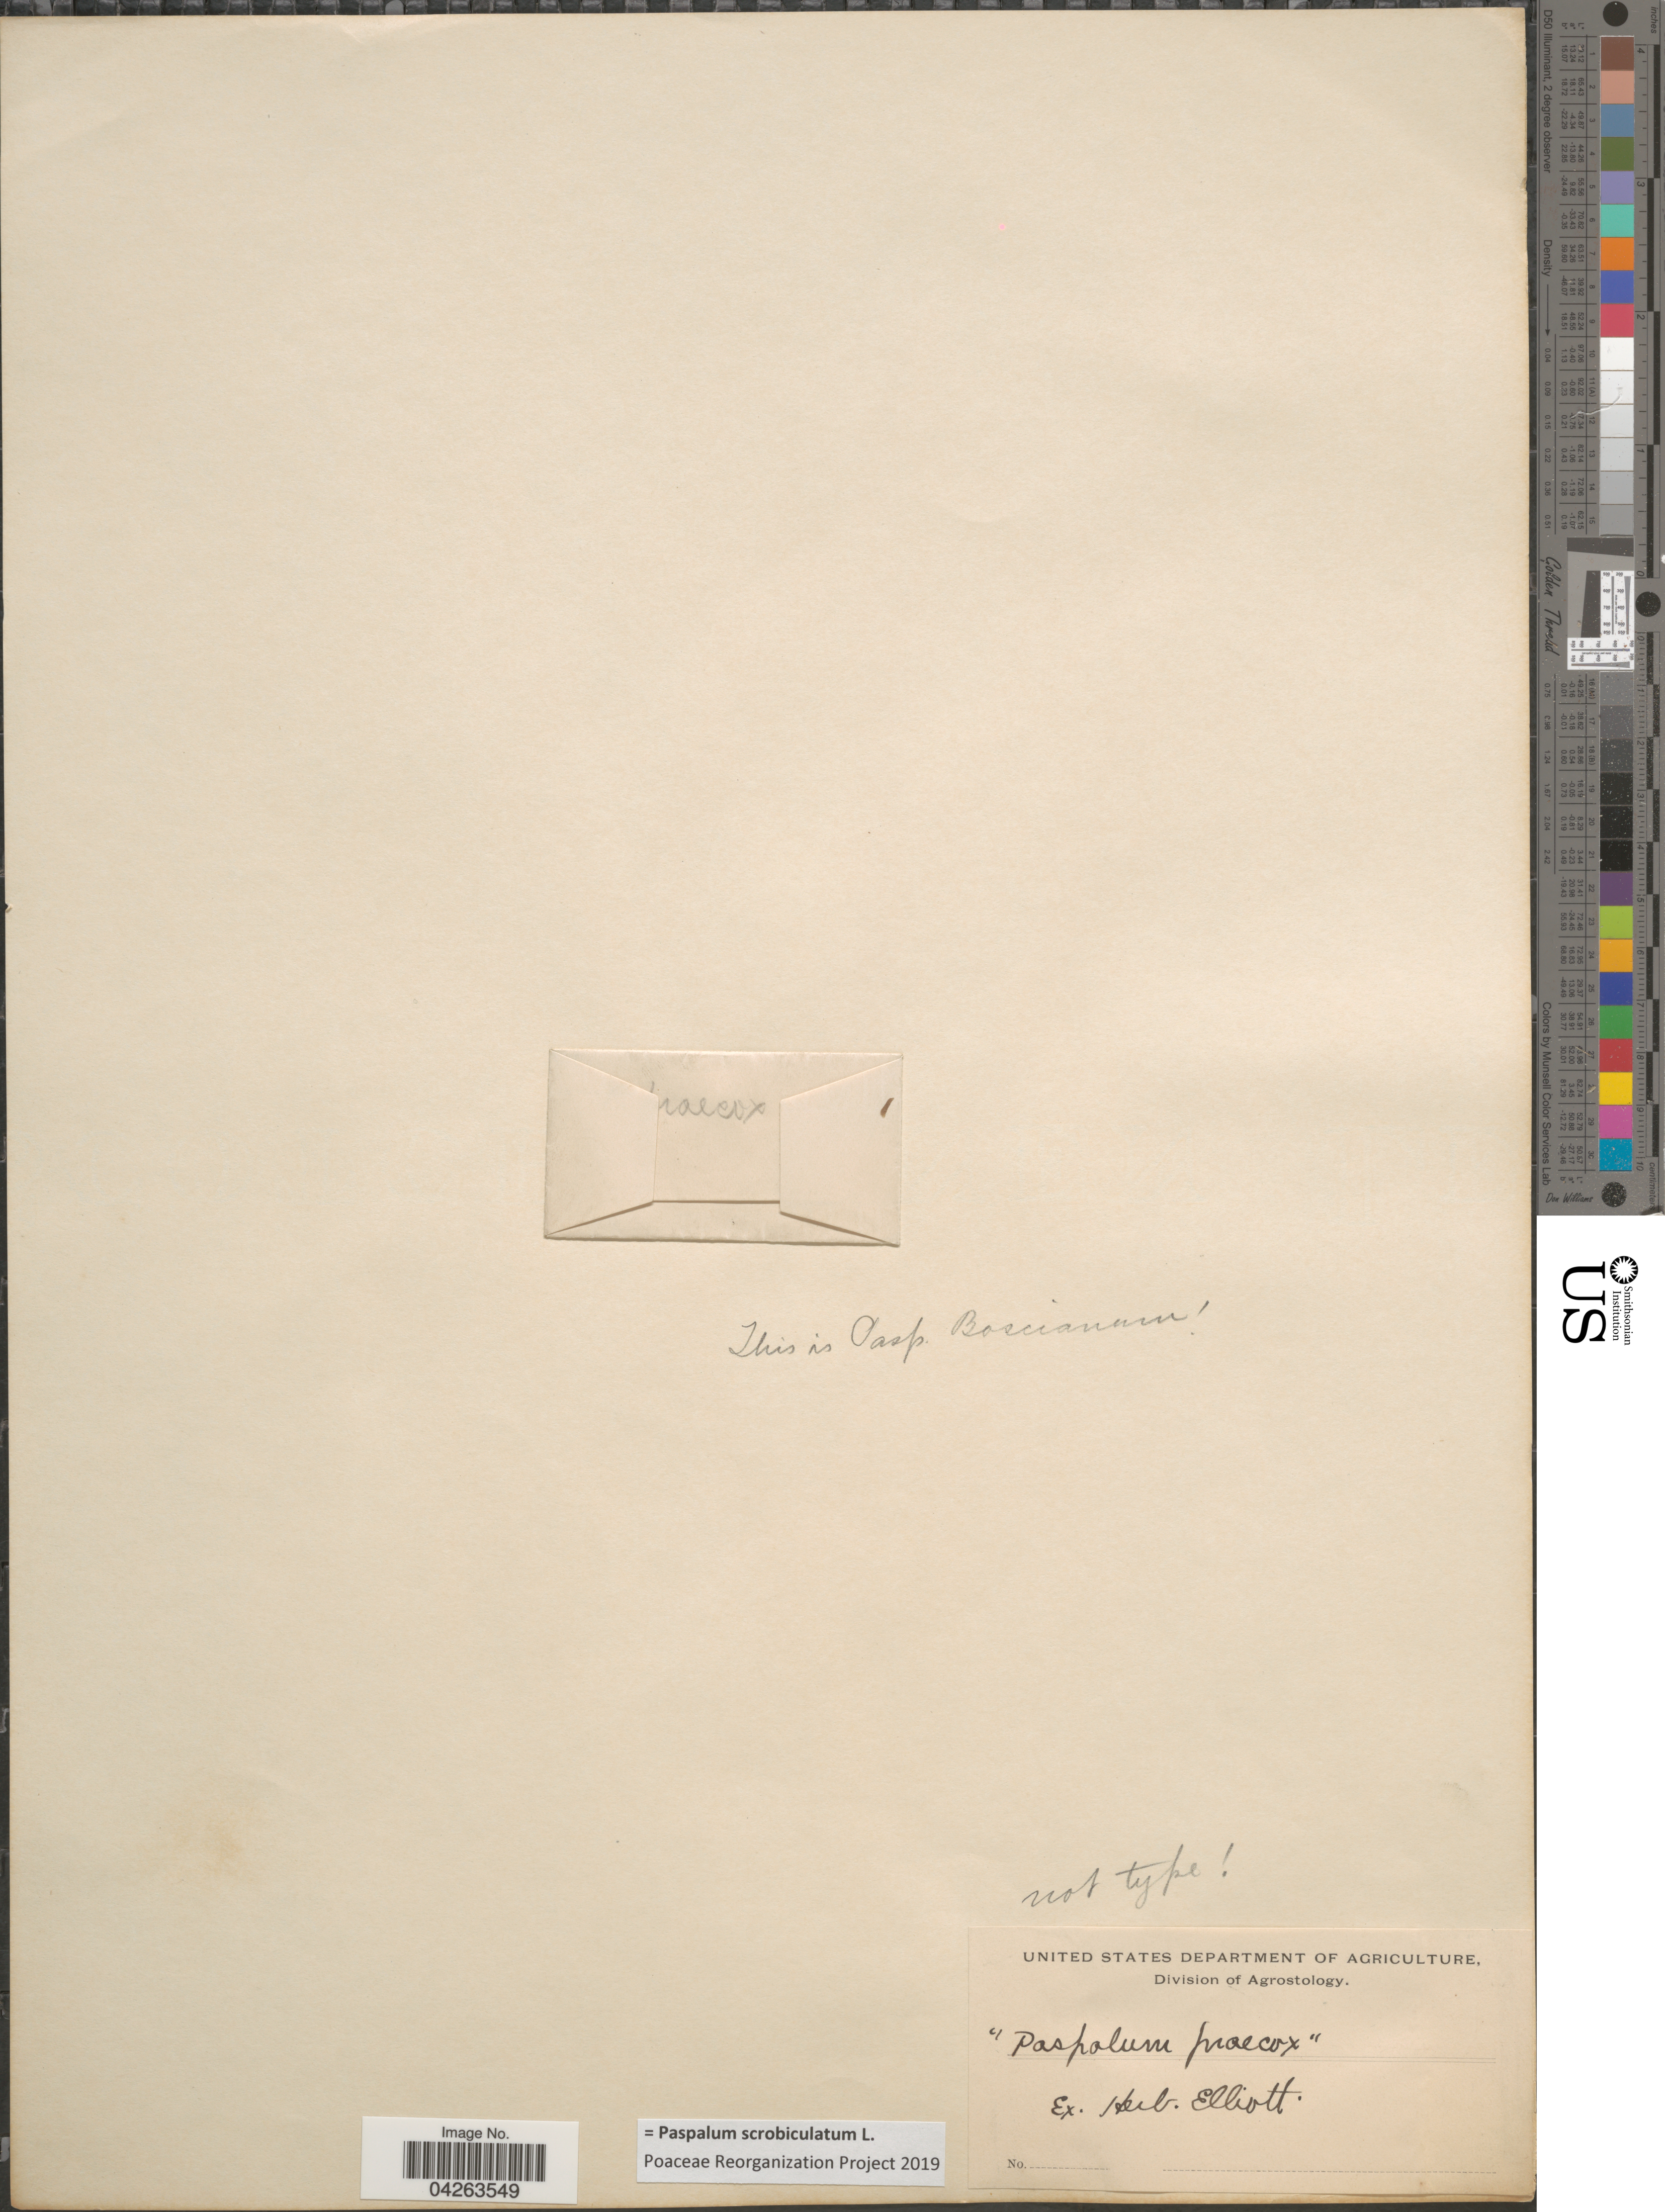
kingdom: Plantae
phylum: Tracheophyta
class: Liliopsida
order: Poales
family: Poaceae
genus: Paspalum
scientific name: Paspalum scrobiculatum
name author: L.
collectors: ex herb. Elliott